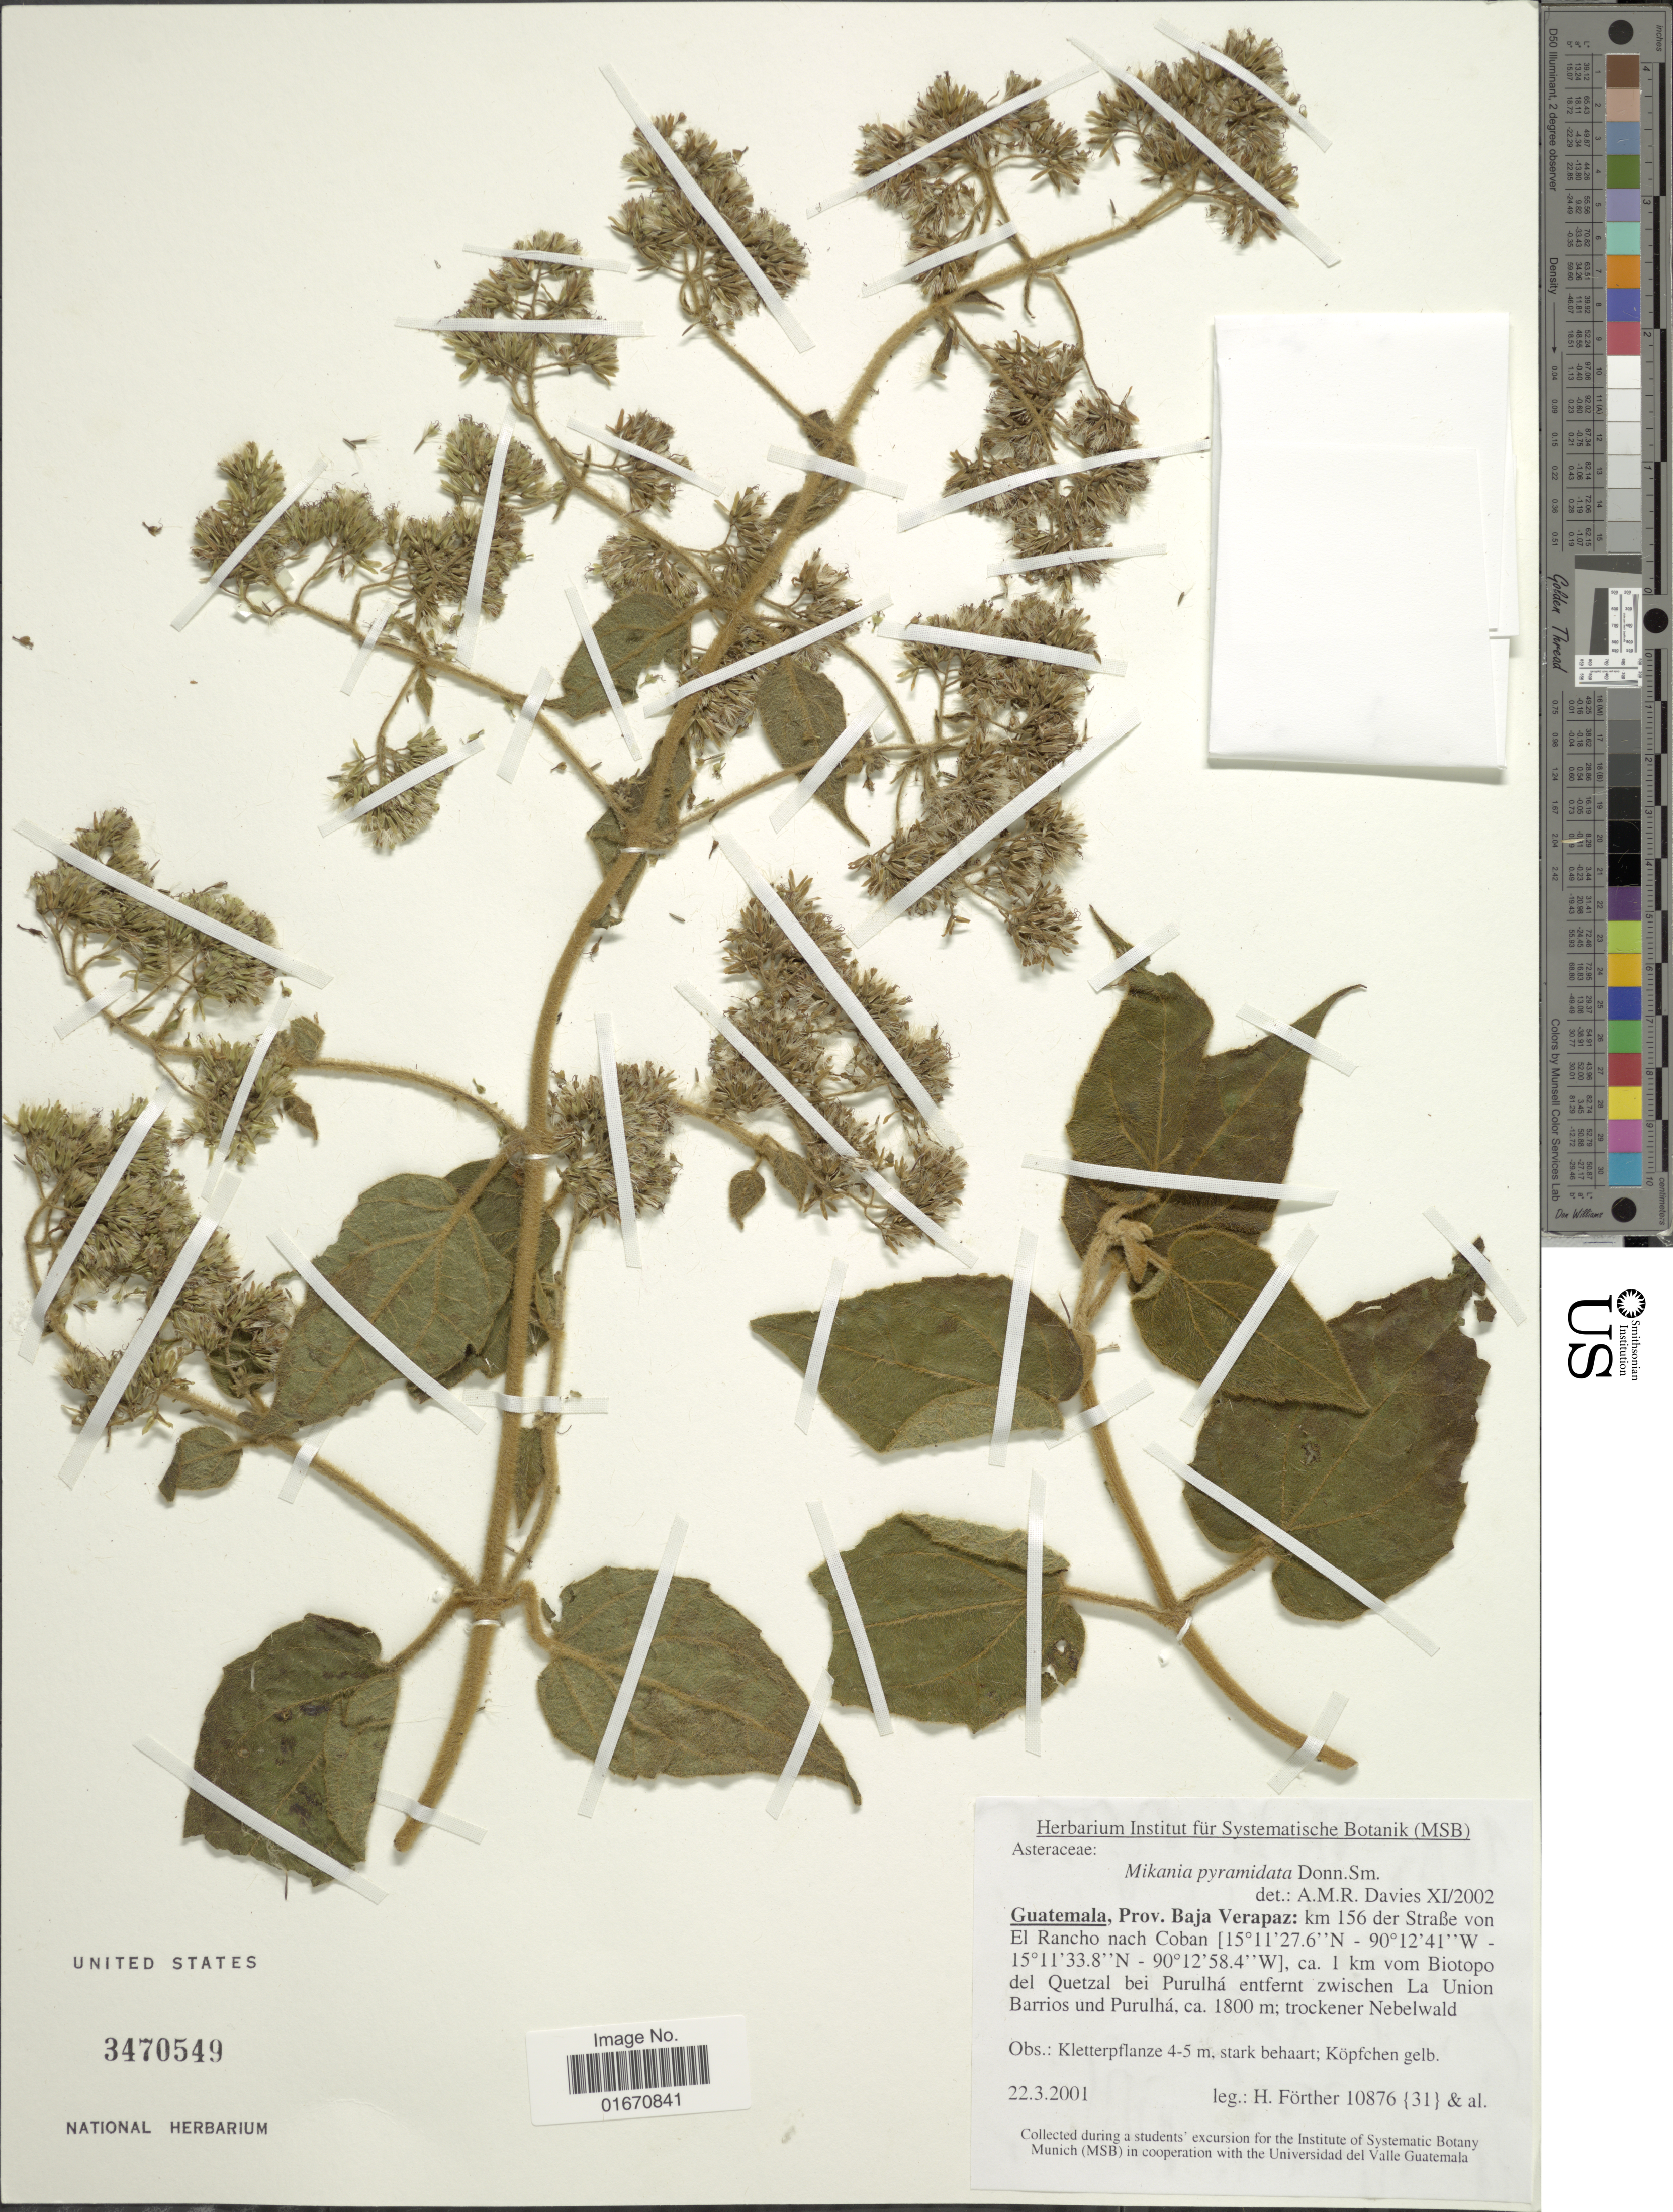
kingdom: Plantae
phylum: Tracheophyta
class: Magnoliopsida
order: Asterales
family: Asteraceae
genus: Mikania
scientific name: Mikania pyramidata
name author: Donn. Sm.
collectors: H. Förther & et al.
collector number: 10876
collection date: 2001-03-22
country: Guatemala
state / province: Baja Verapaz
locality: Km 156 der Strabe von El Rancho nach Coban, ca 1 km vom Biotopo del Quetzal bei Purulha entfernt zwischen La Union Barrios und Purulha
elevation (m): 1800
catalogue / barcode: US 3470549